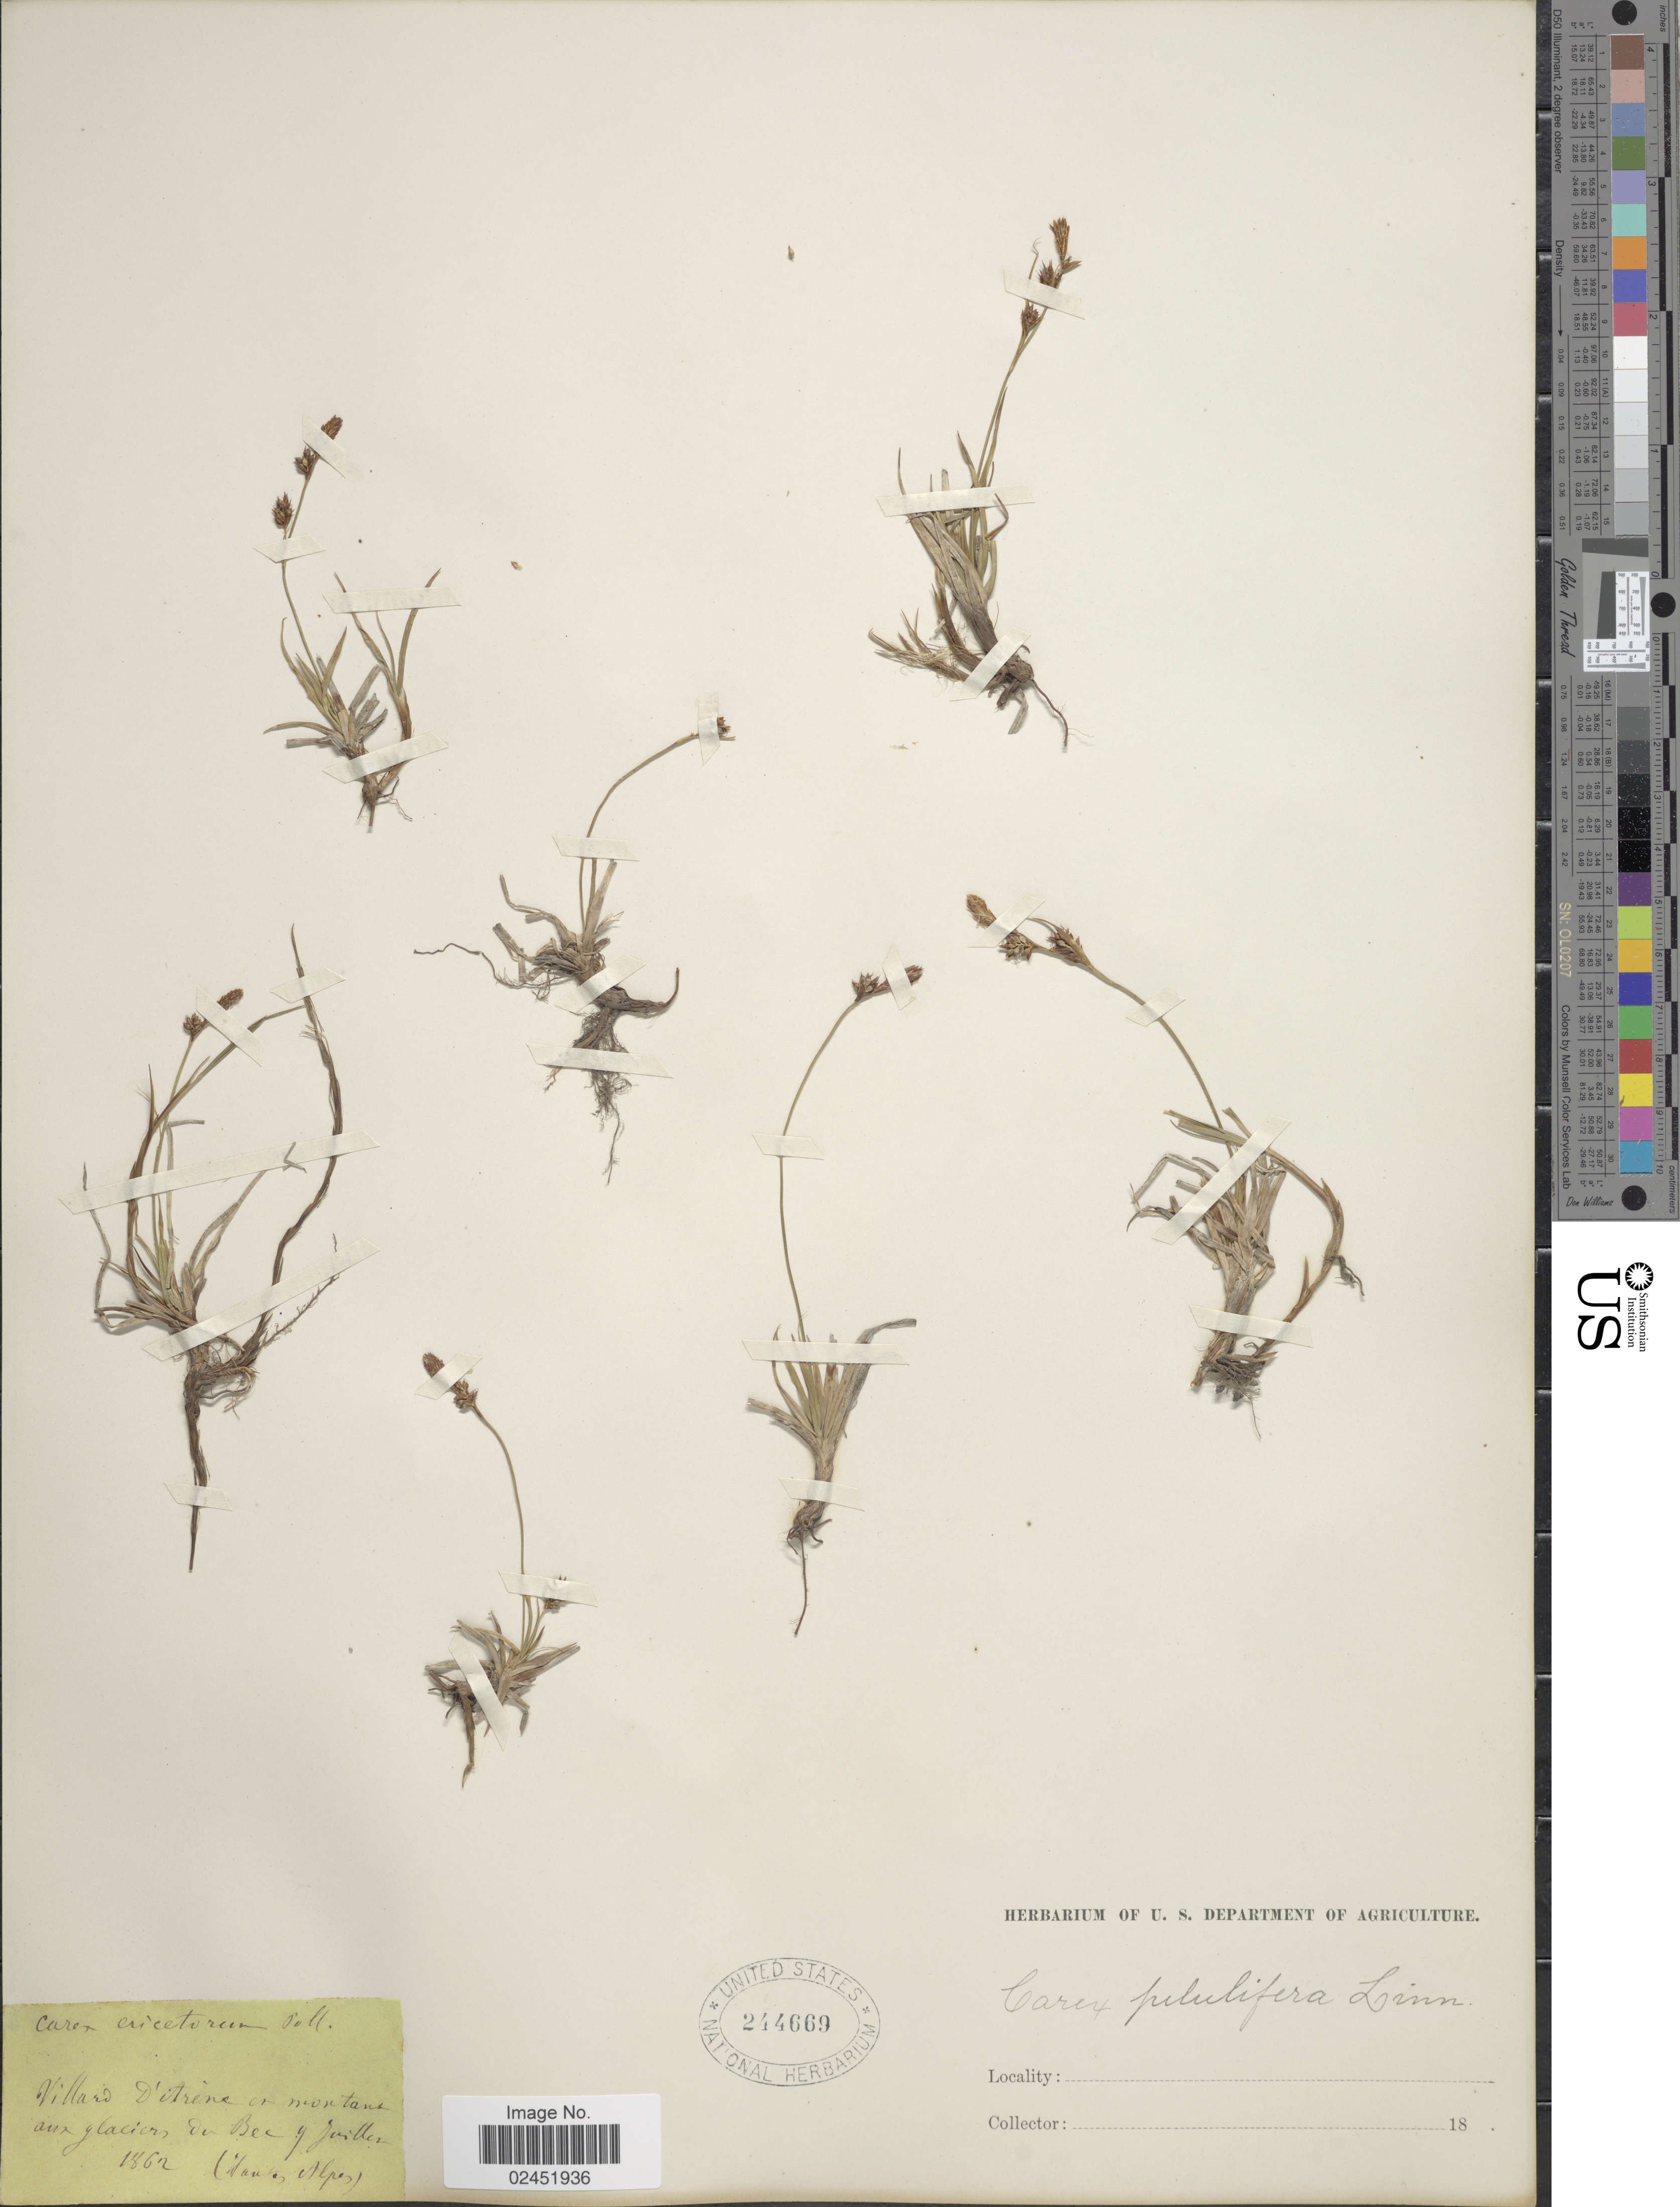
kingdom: Plantae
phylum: Tracheophyta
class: Liliopsida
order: Poales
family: Cyperaceae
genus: Carex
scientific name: Carex pilulifera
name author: L.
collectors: ex herb. U. S. Department of Agriculture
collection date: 1862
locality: Villard Ditrine or montana aux glacier du Bec y J [illegible text]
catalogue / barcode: US 244669